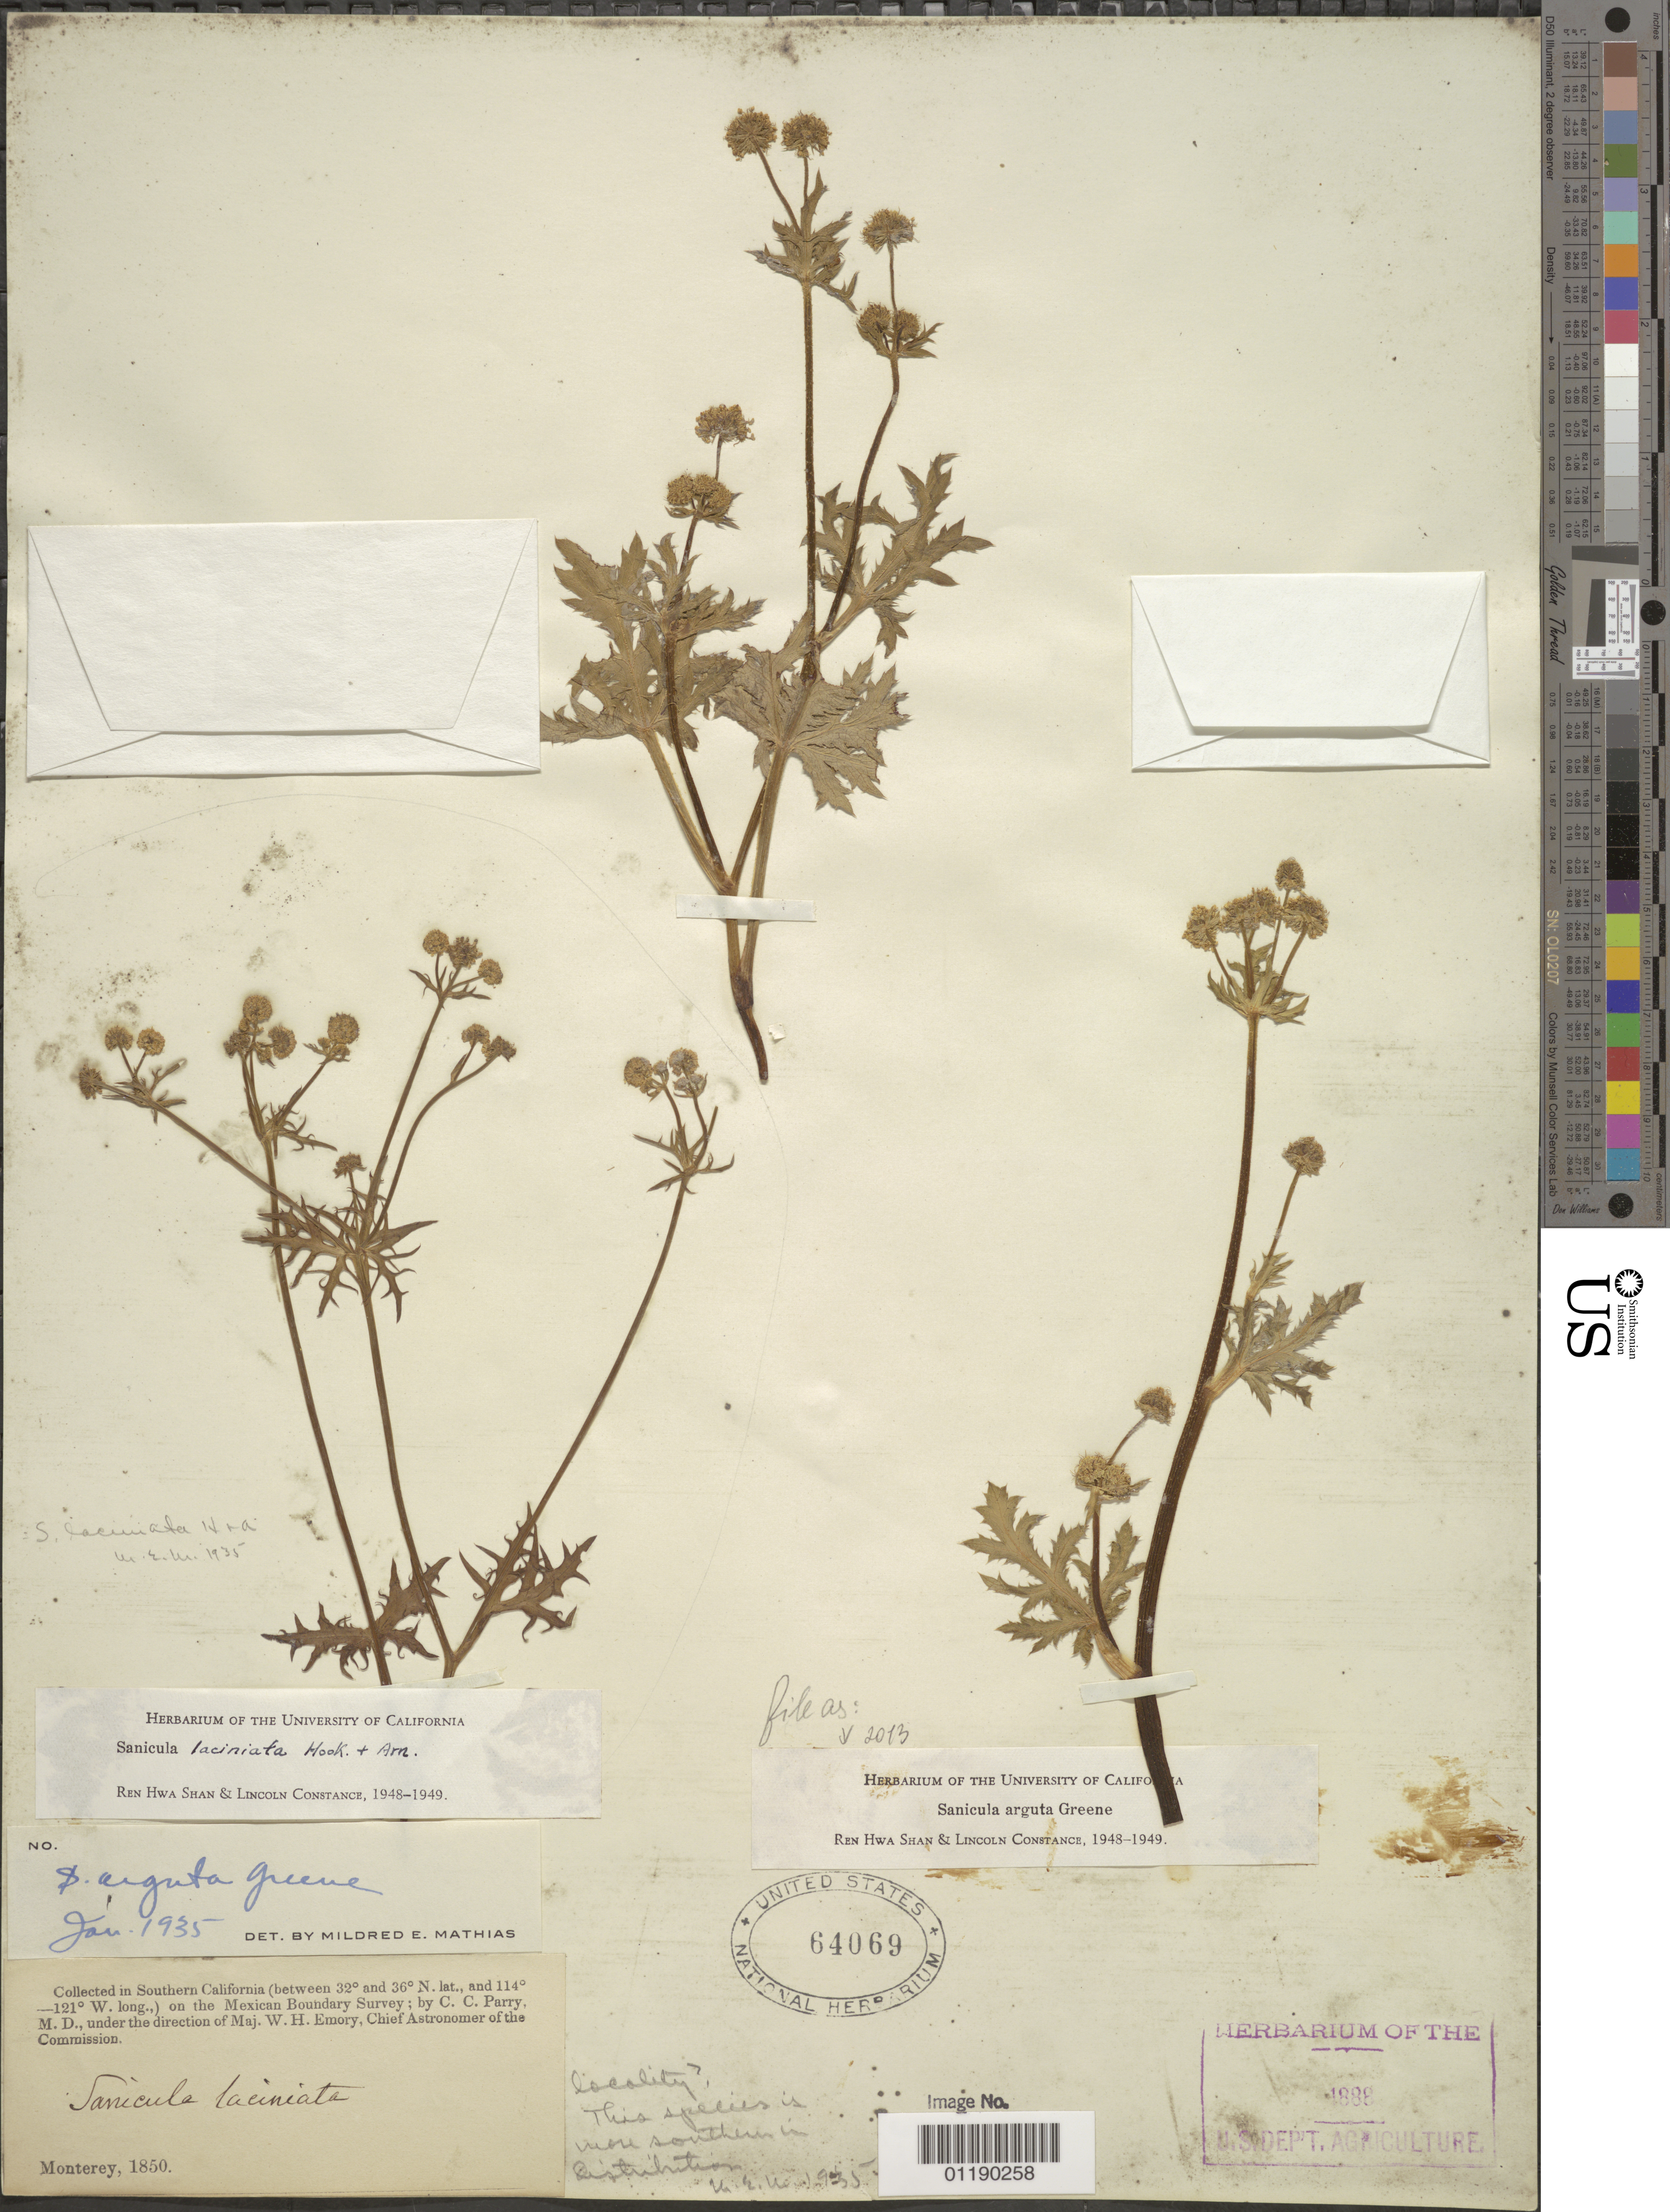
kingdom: Plantae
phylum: Tracheophyta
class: Magnoliopsida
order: Apiales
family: Apiaceae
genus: Sanicula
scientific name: Sanicula arguta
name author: Greene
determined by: Constance, L.; Shan, R. H.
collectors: C. C. Parry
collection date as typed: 1850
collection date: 1850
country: United States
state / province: California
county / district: Monterey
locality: Monterey.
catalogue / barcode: US 64069